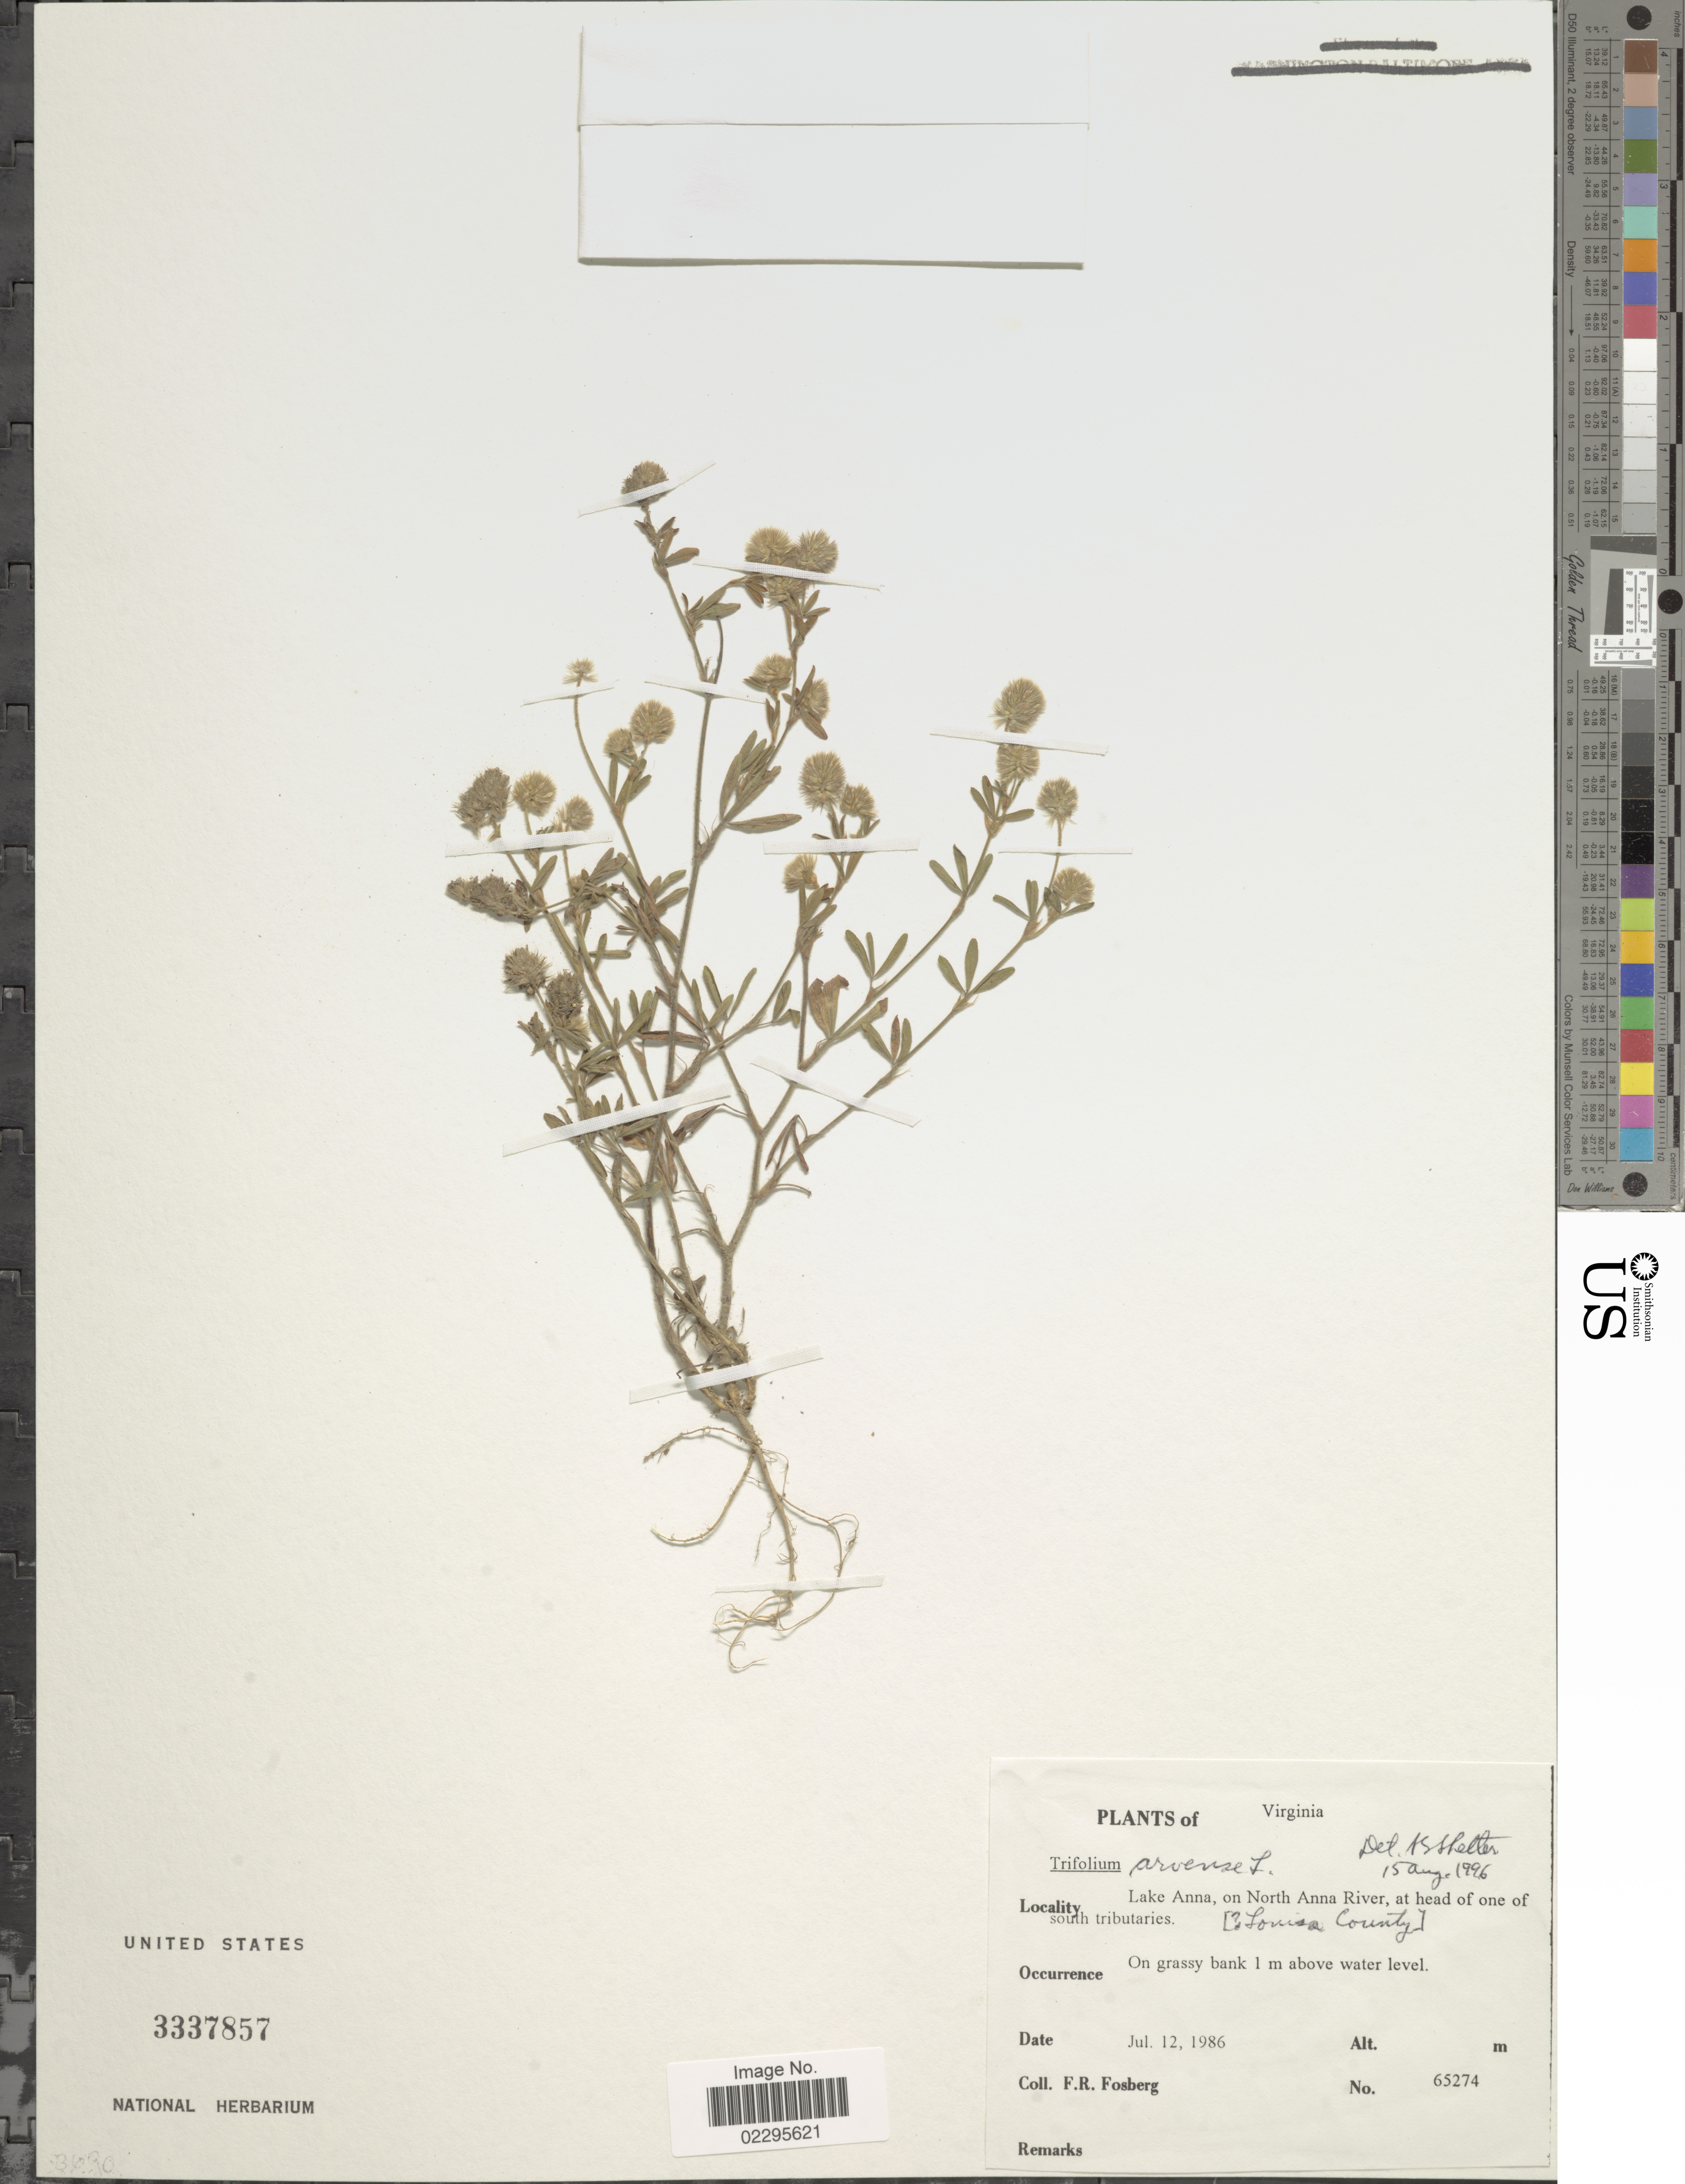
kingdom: Plantae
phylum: Tracheophyta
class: Magnoliopsida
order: Fabales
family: Fabaceae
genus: Trifolium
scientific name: Trifolium arvense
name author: L.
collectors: F. R. Fosberg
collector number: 65274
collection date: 1986-07-12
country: United States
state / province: Virginia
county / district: Louisa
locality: Lake Anna, on North Anna River, at head of one of south tributaries (Louisa County), on grassy bank 1 m above water level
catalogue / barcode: US 3337857